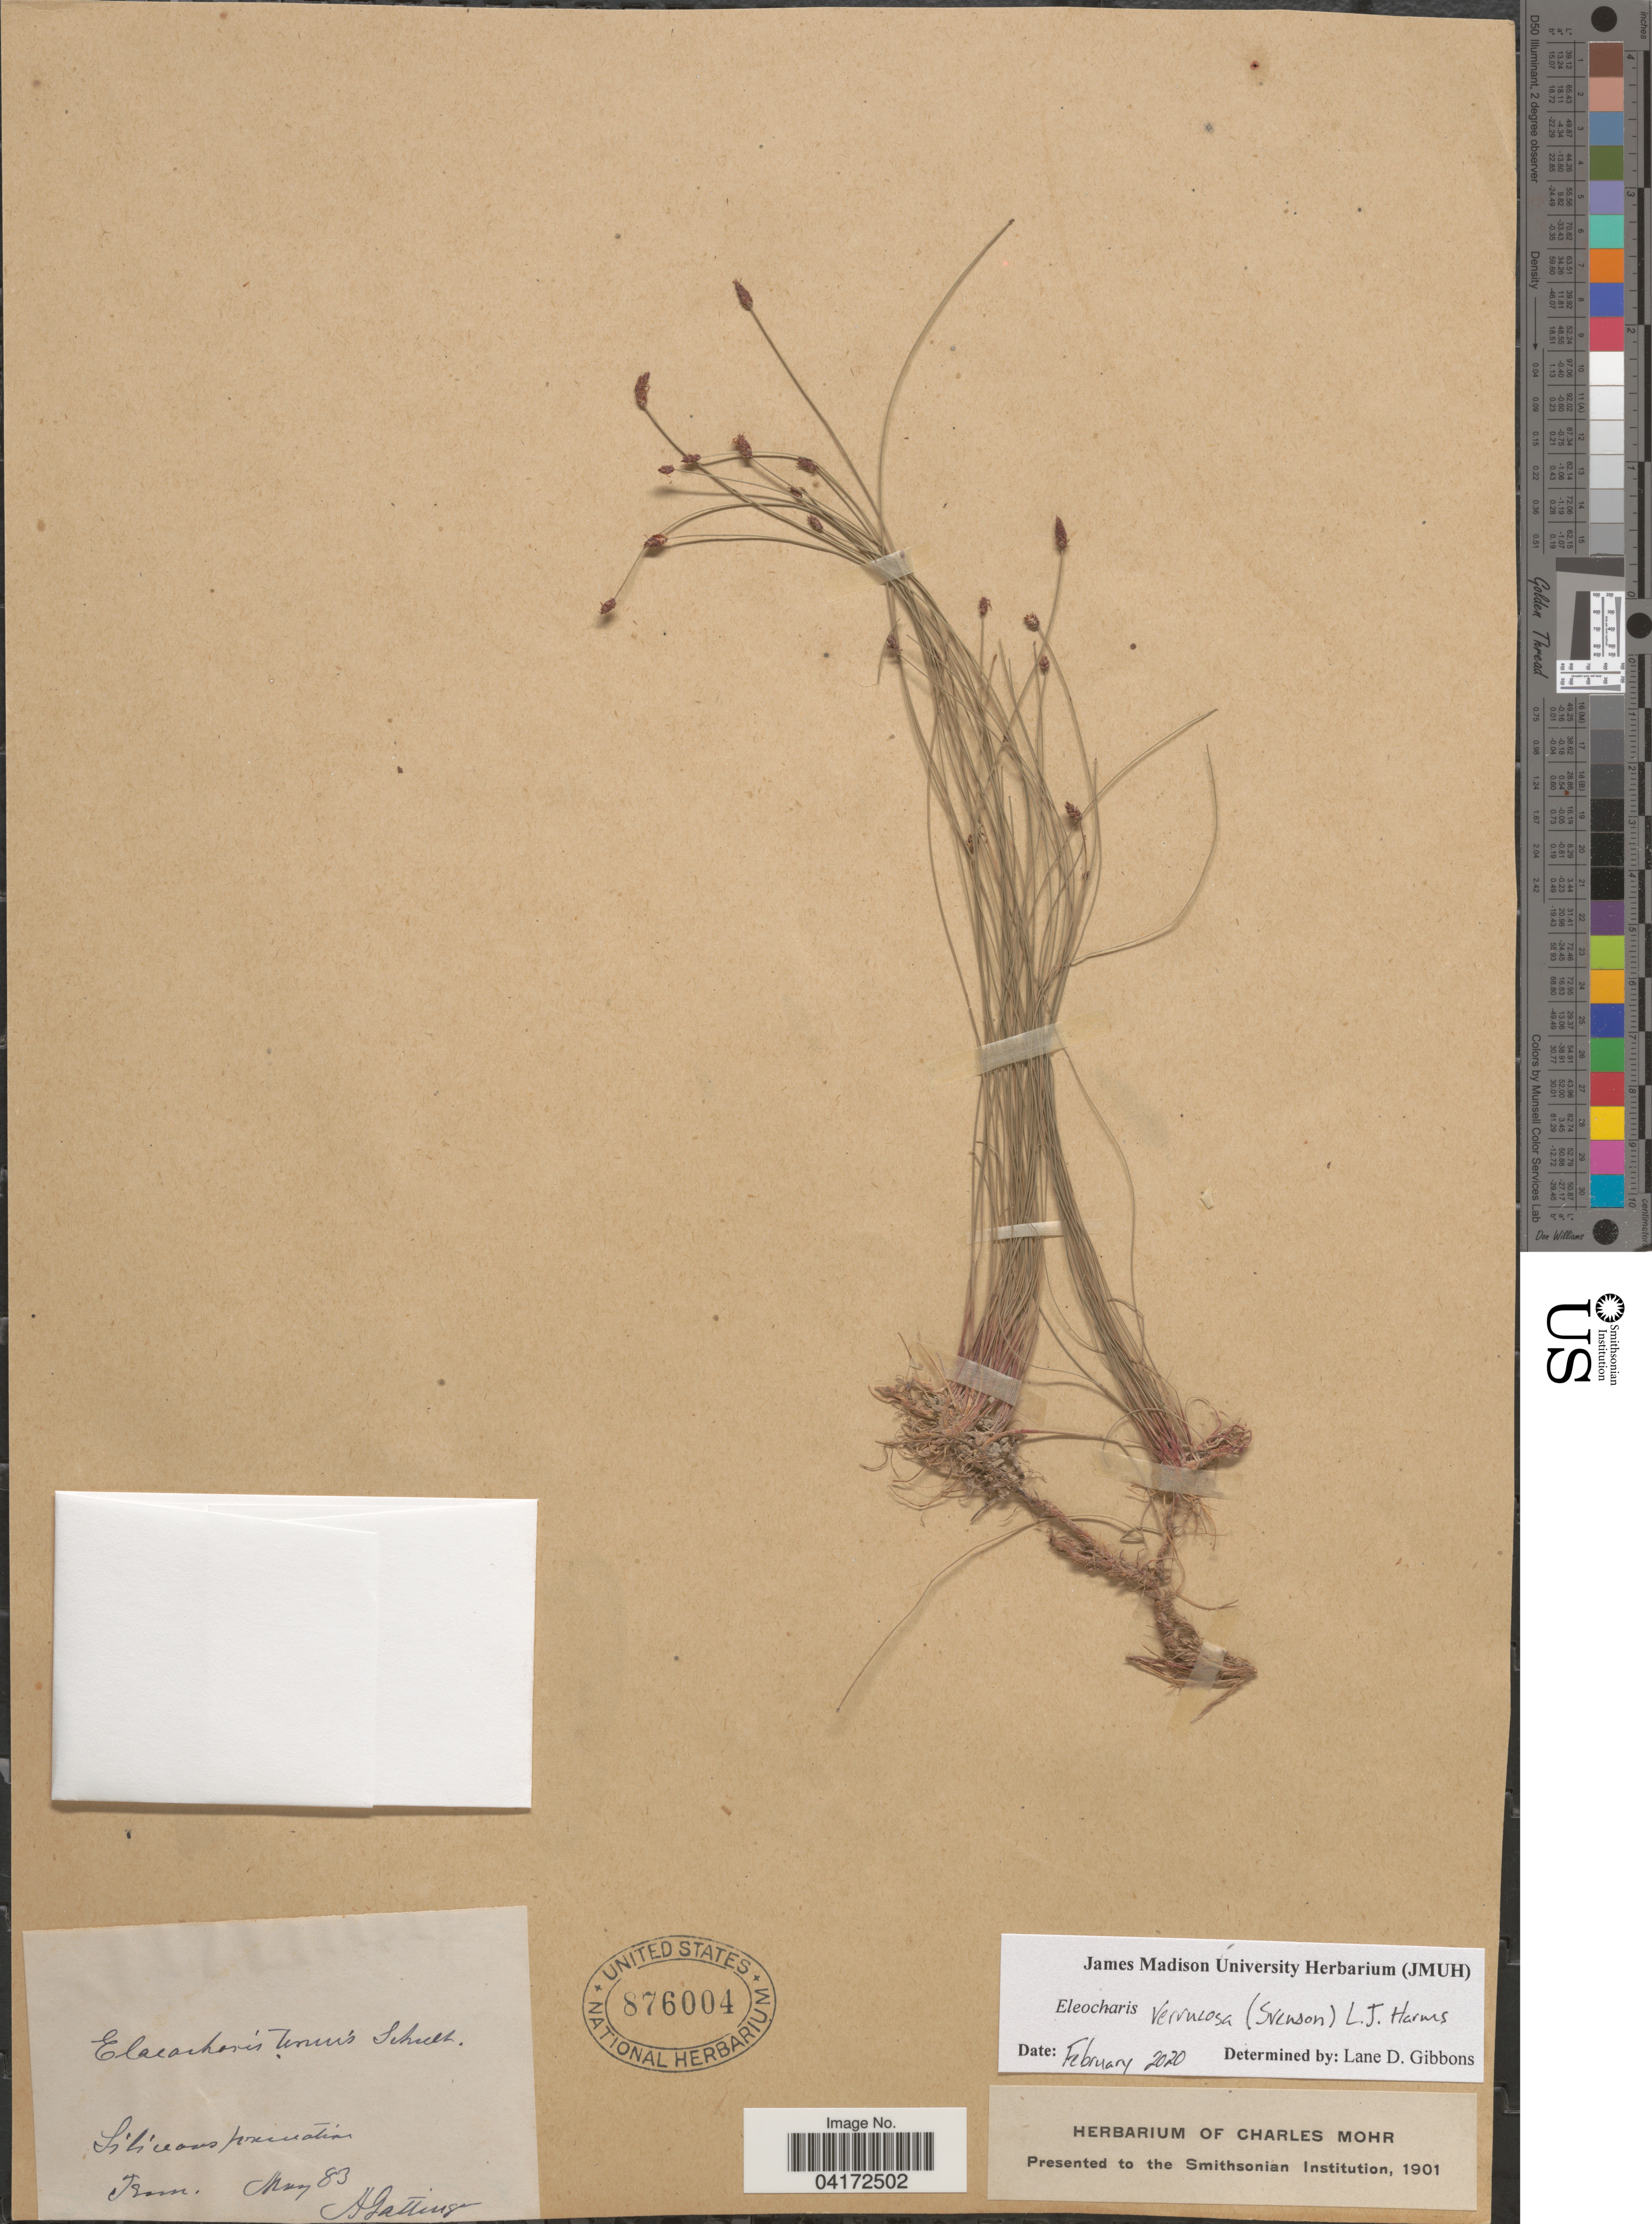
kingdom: Plantae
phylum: Tracheophyta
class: Liliopsida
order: Poales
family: Cyperaceae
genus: Eleocharis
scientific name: Eleocharis verrucosa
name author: (Svenson) L. J. Harms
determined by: Gibbons, Lane D.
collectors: A. Gattinger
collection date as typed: Transcribed d/m/y: /5/83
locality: Siliceous [illegible text].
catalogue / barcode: US 876004